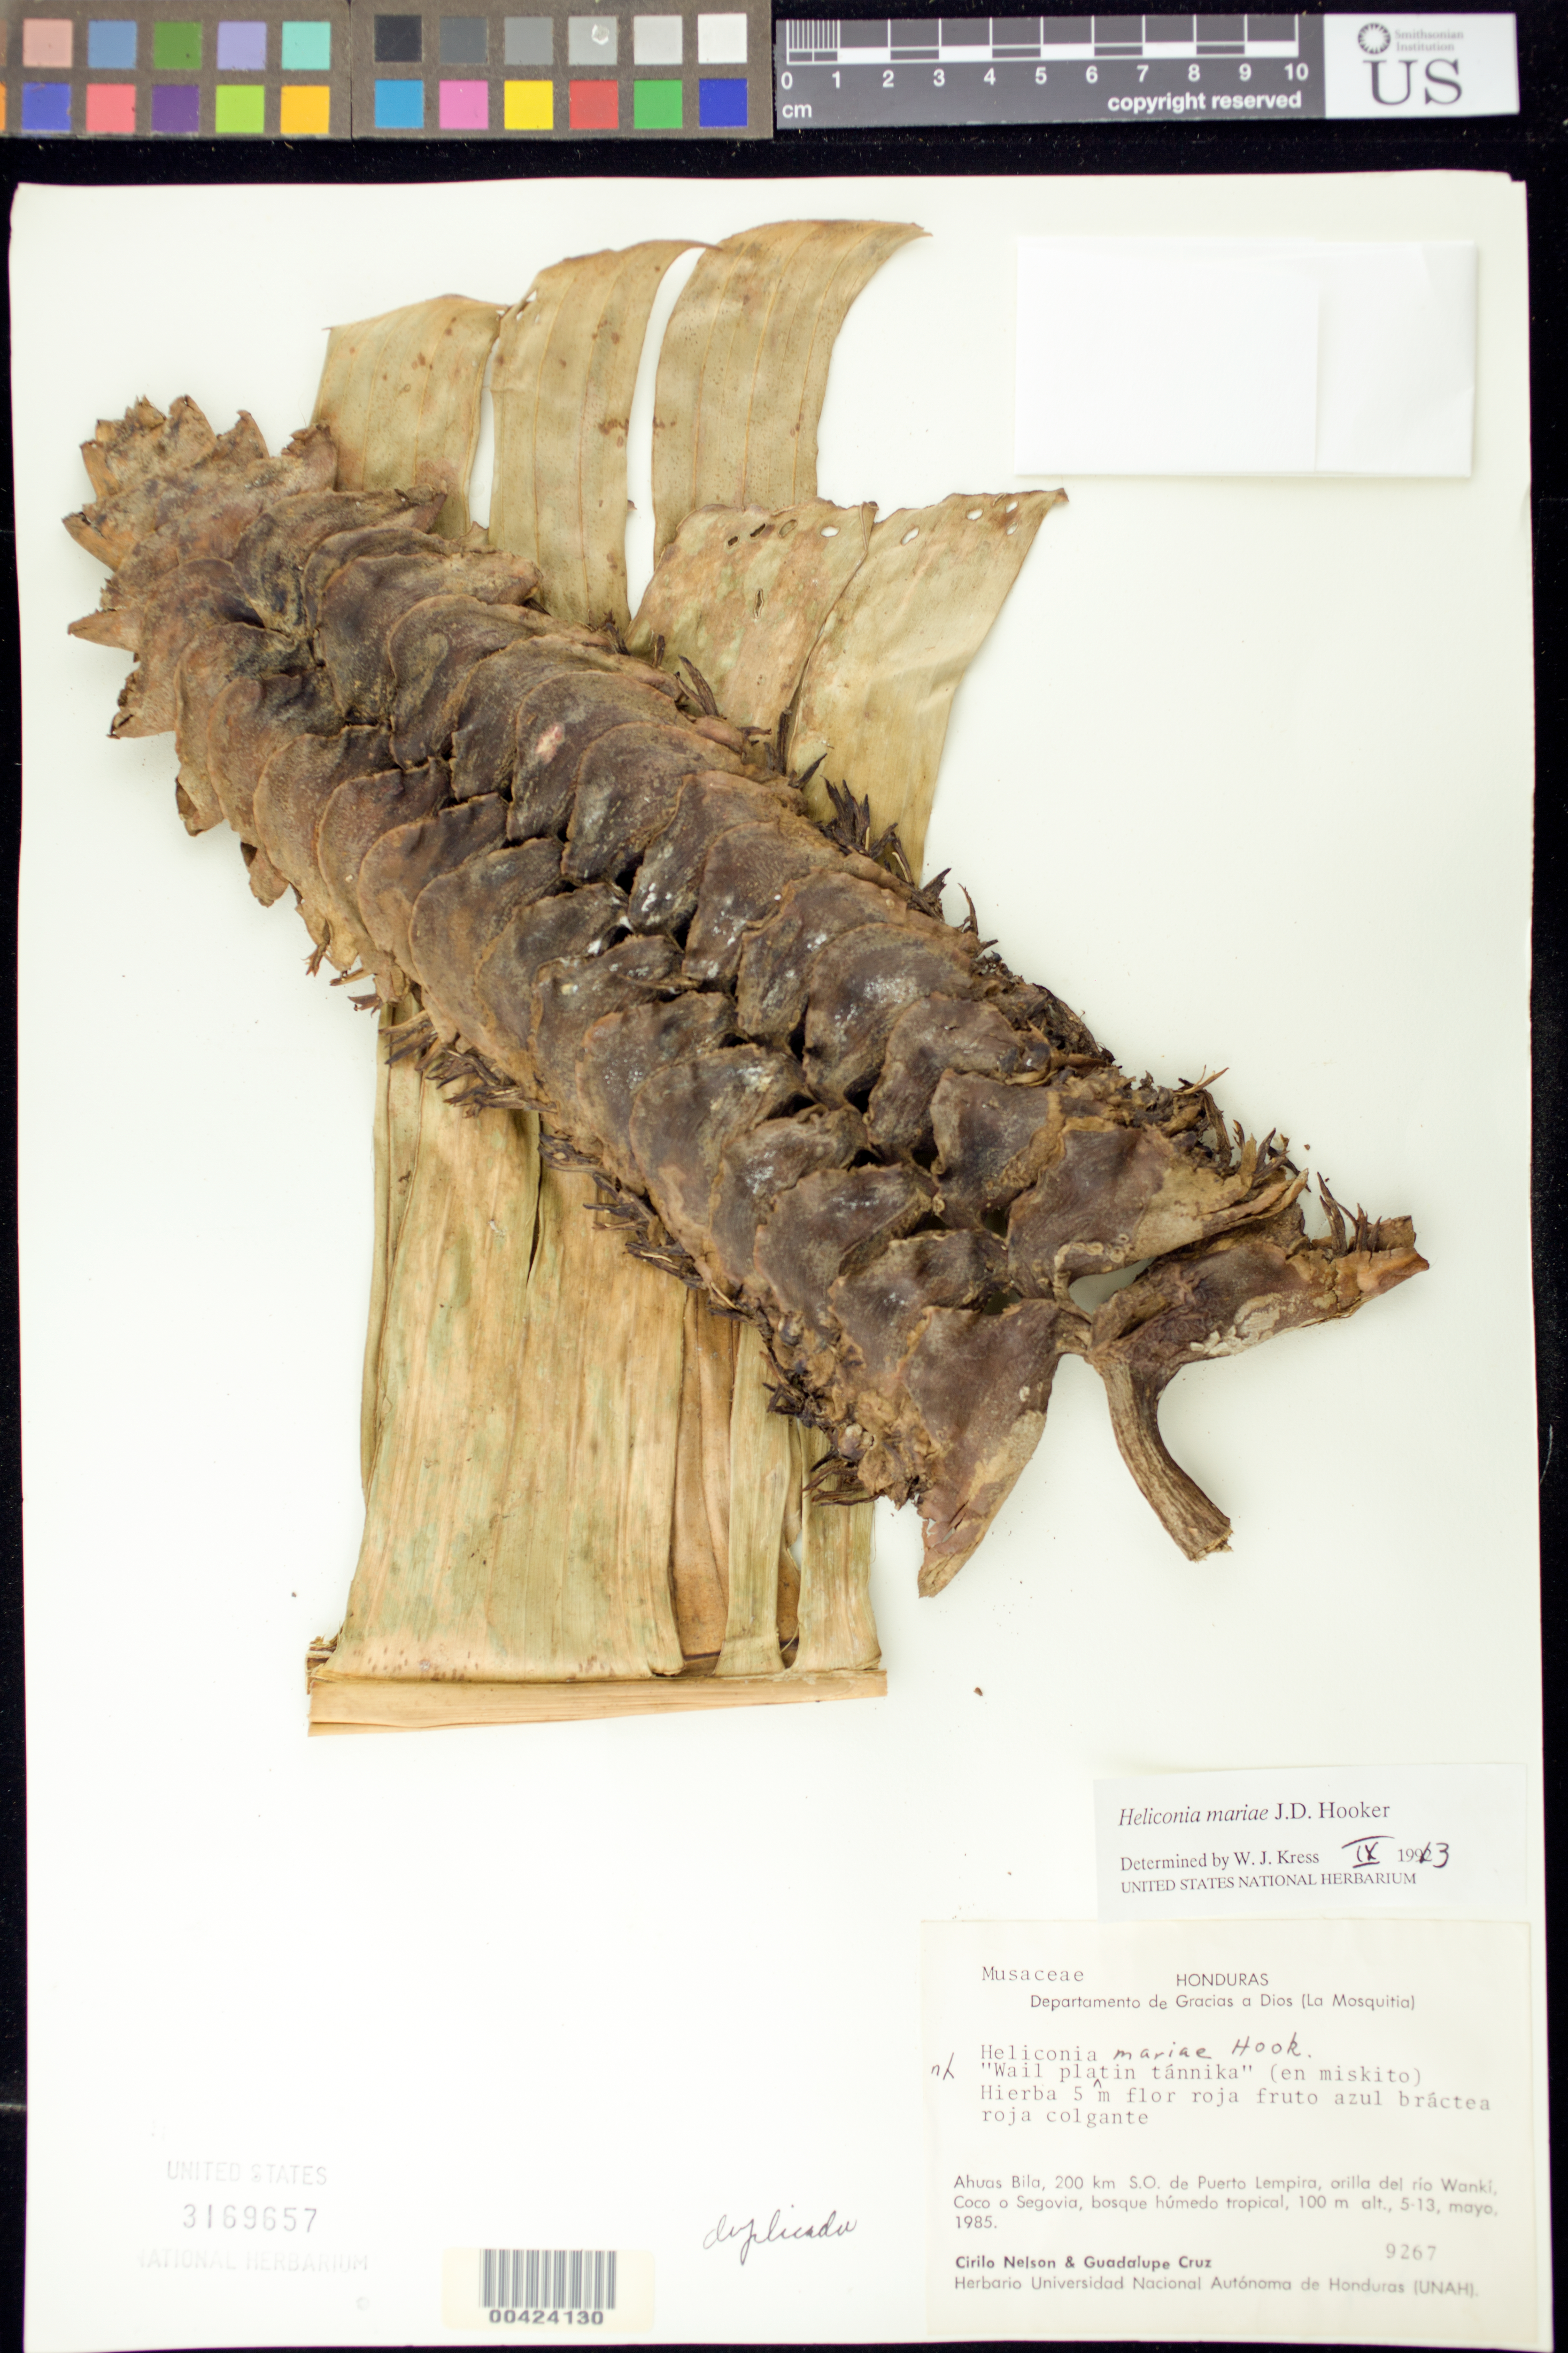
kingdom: Plantae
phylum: Tracheophyta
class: Liliopsida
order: Zingiberales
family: Heliconiaceae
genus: Heliconia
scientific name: Heliconia mariae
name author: Hook. f.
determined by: Kress, W. J., (US), Smithsonian Institution - National Museum of Natural History (UNITED STATES)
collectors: C. H. Nelson & G. Cruz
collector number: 9267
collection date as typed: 05 May 1985 to 13 May 1985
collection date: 1985-05-05/1985-05-13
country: Honduras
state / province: Gracias de Dios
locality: Ahuas Bila, 200 km SW of Puerto Lempira, río Wanki, Coco or Segovia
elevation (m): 100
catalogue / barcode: US 3169657